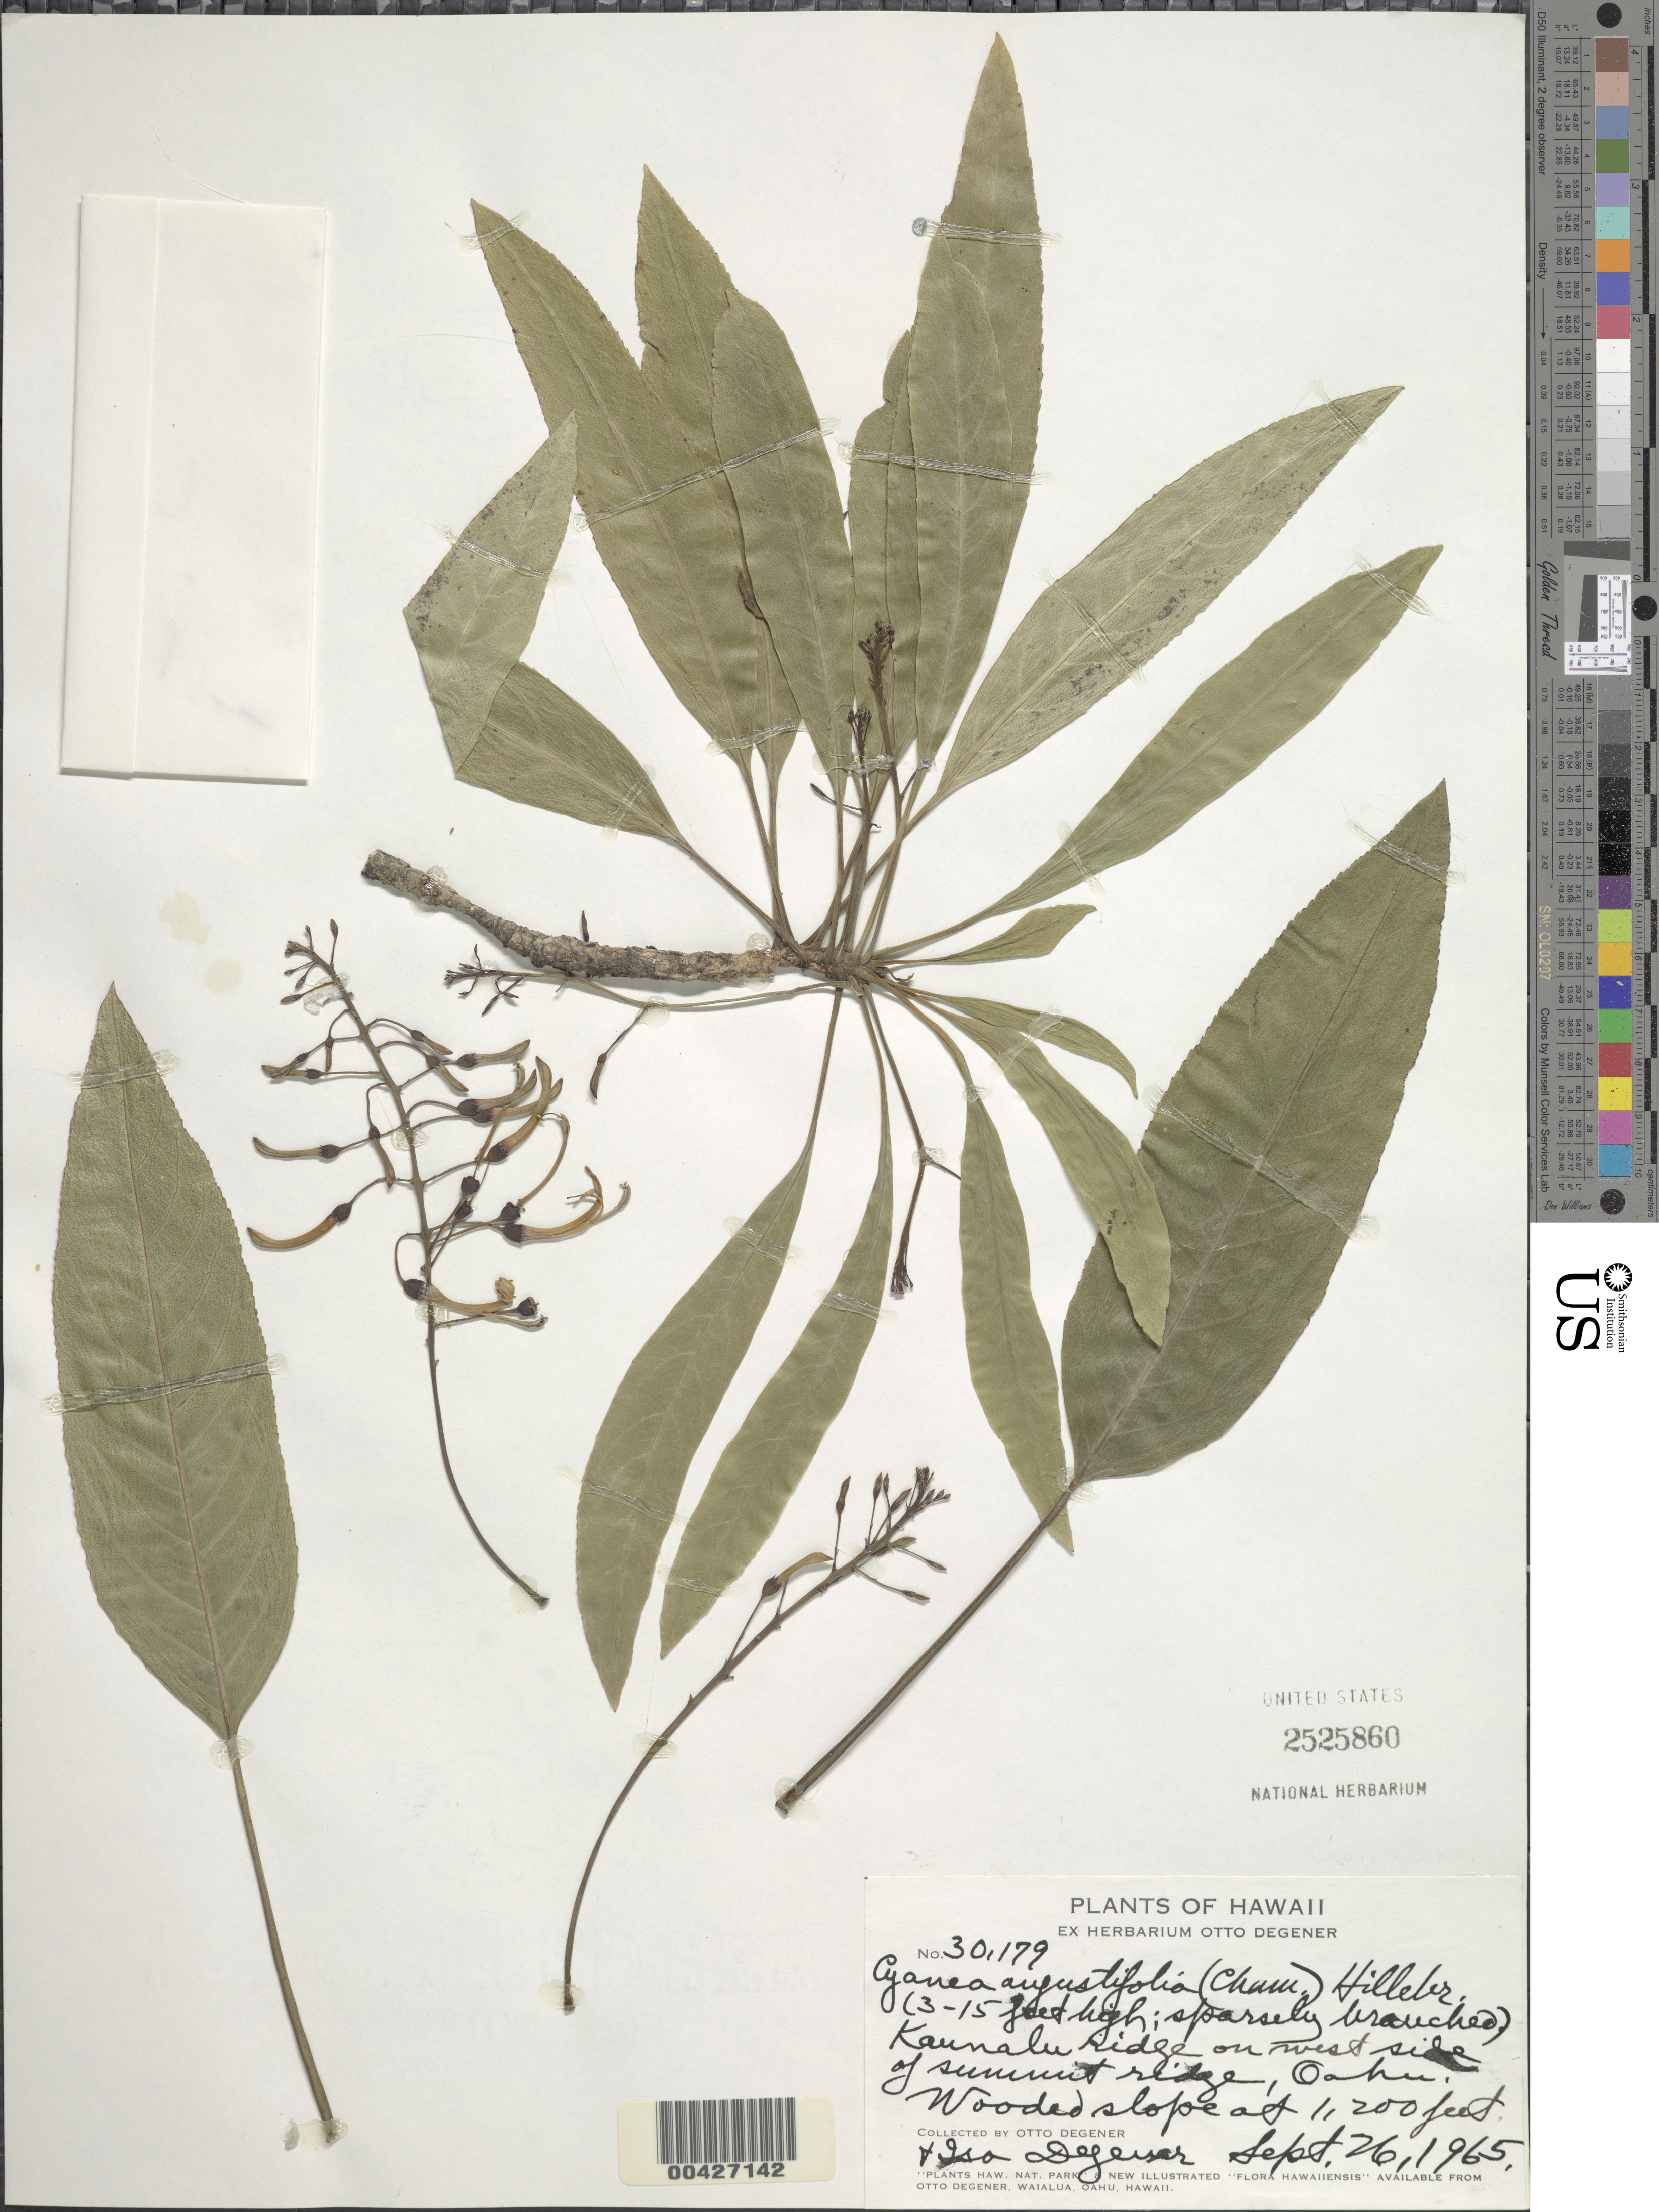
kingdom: Plantae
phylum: Tracheophyta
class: Magnoliopsida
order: Asterales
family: Campanulaceae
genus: Cyanea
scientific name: Cyanea angustifolia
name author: (Cham.) Hillebr.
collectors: O. Degener & I. Degener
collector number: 30179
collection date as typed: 26 Sep 1965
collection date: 1965-09-26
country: United States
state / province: Hawaii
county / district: Honolulu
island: Oahu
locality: Kaunalu Ridge on W side of summit ridge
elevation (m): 366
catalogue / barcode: US 2525860